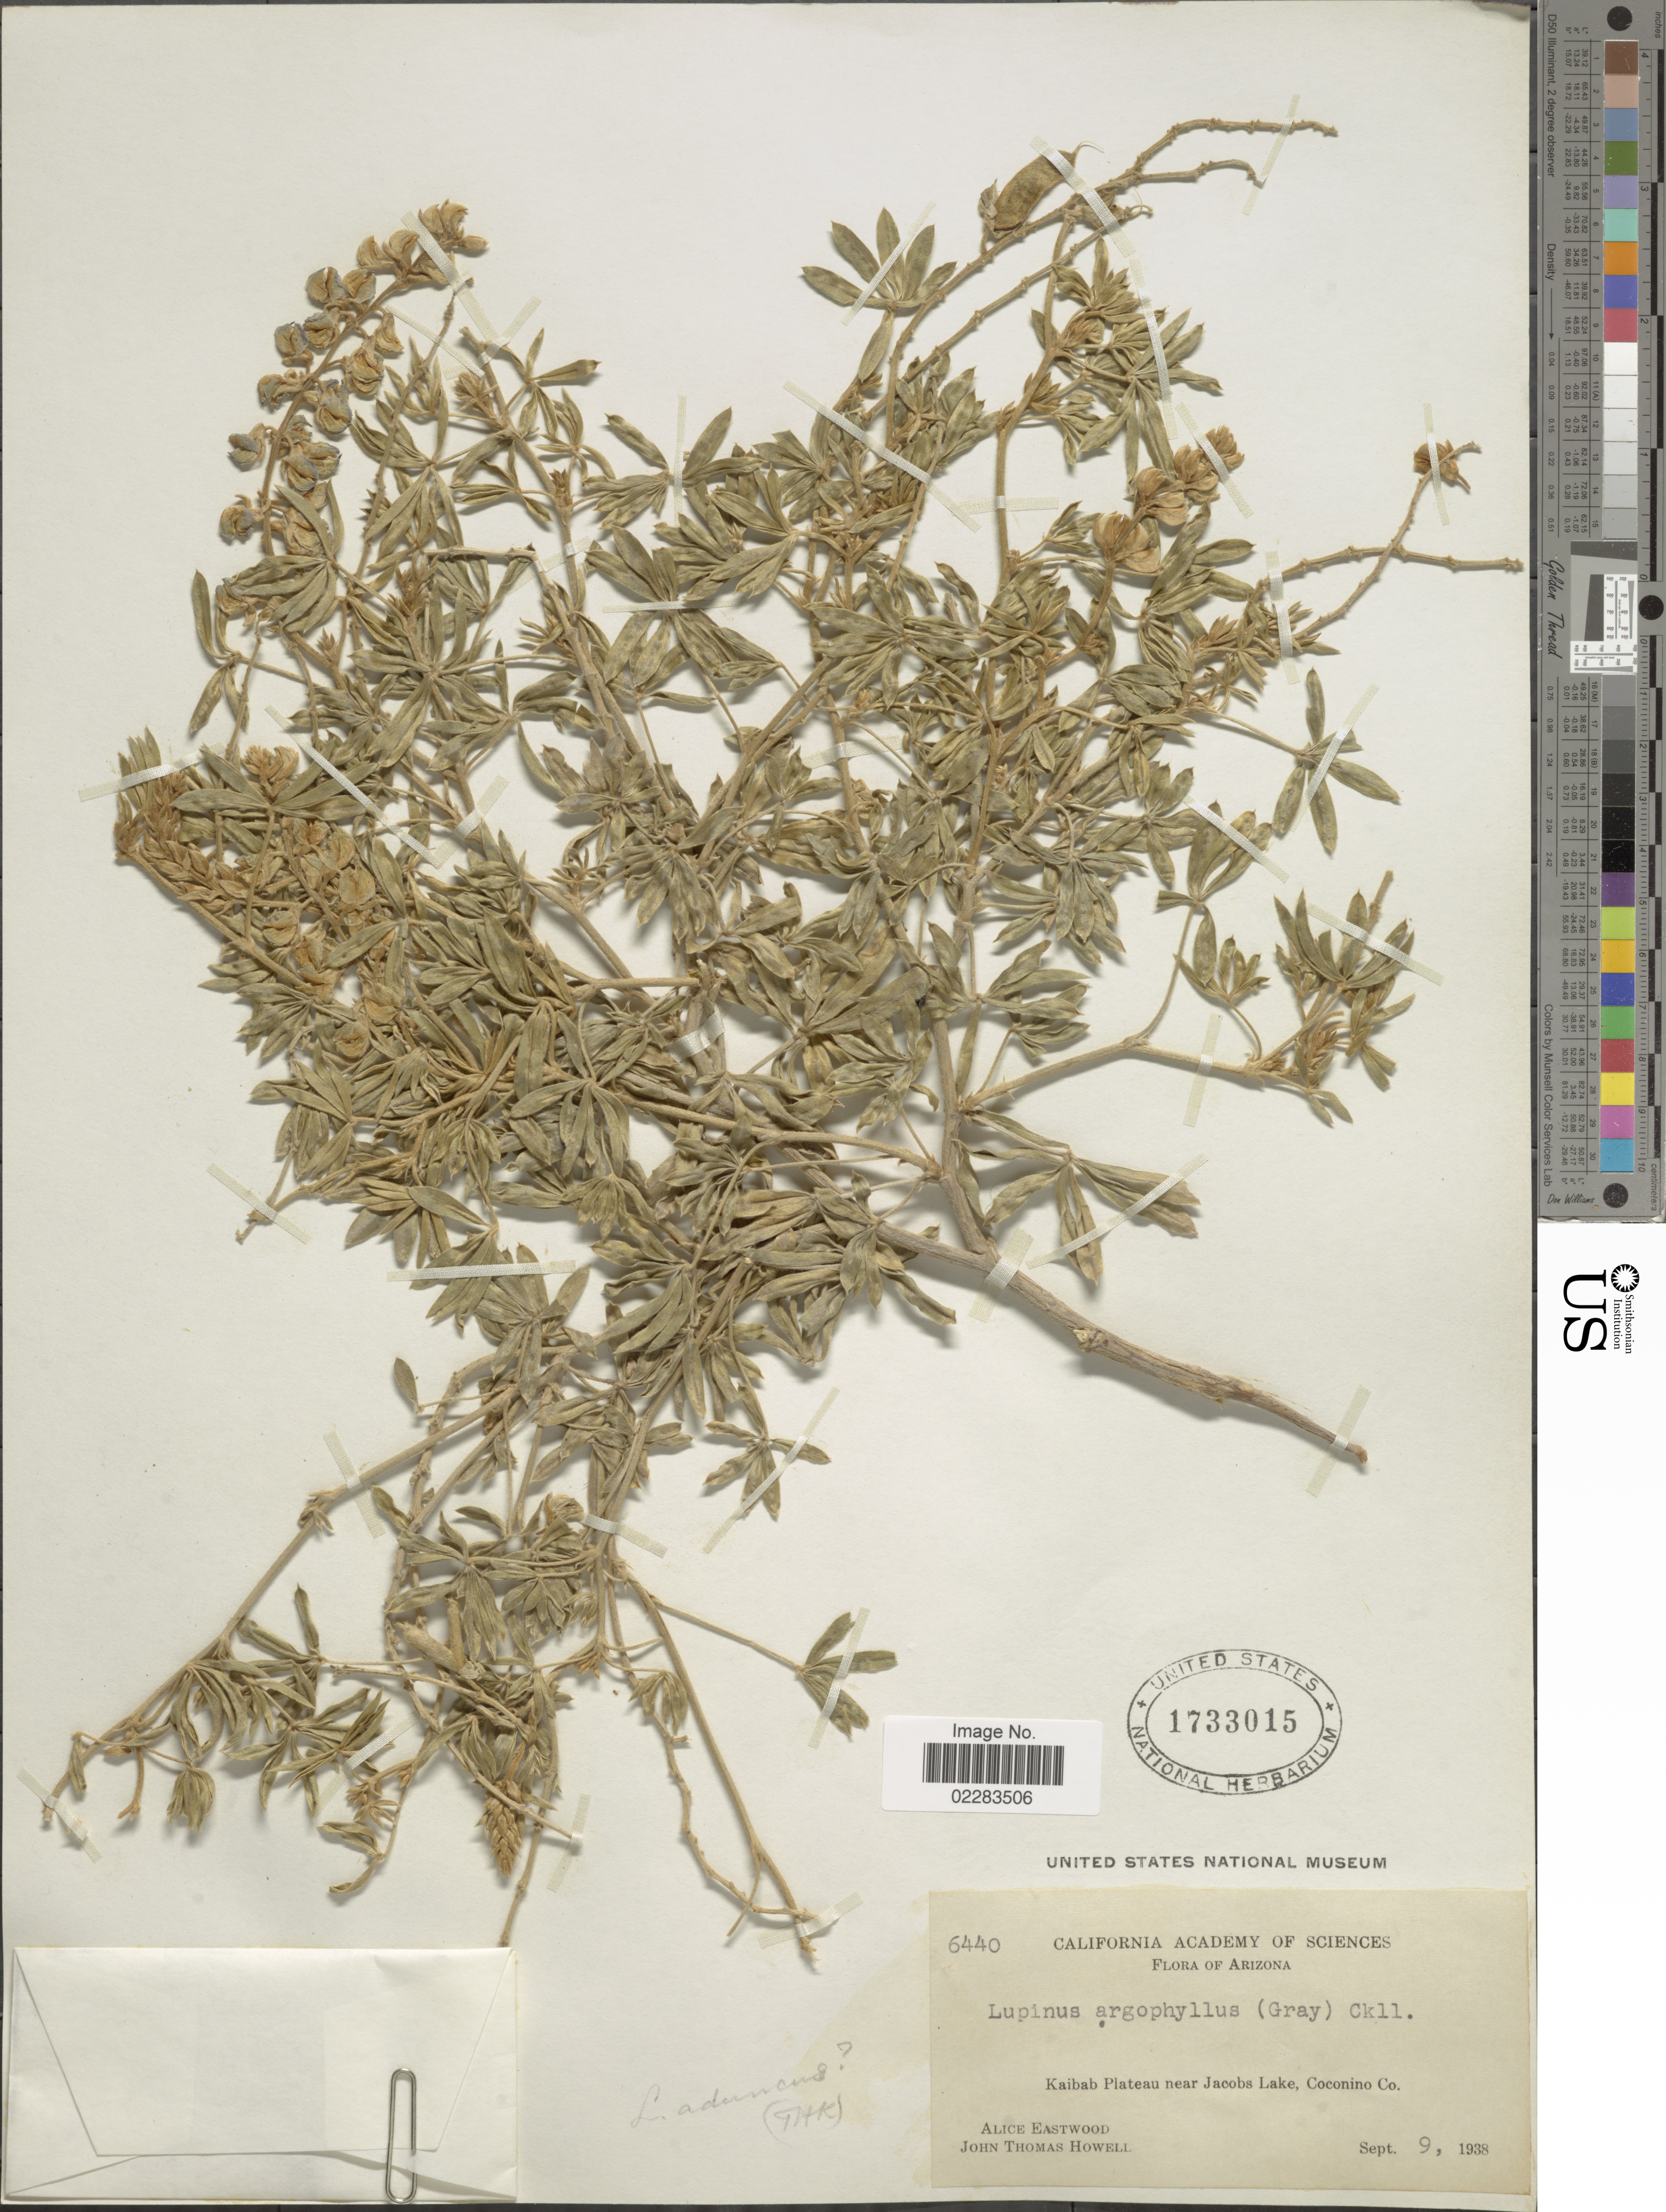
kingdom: Plantae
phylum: Tracheophyta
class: Magnoliopsida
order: Fabales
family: Fabaceae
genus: Lupinus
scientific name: Lupinus aduncus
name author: Greene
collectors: A. Eastwood & J. T. Howell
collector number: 6440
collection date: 1938-09-09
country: United States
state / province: Arizona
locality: Kaibab Plateau near Jacobs Lake, Coconini Co.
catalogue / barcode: US 1733015